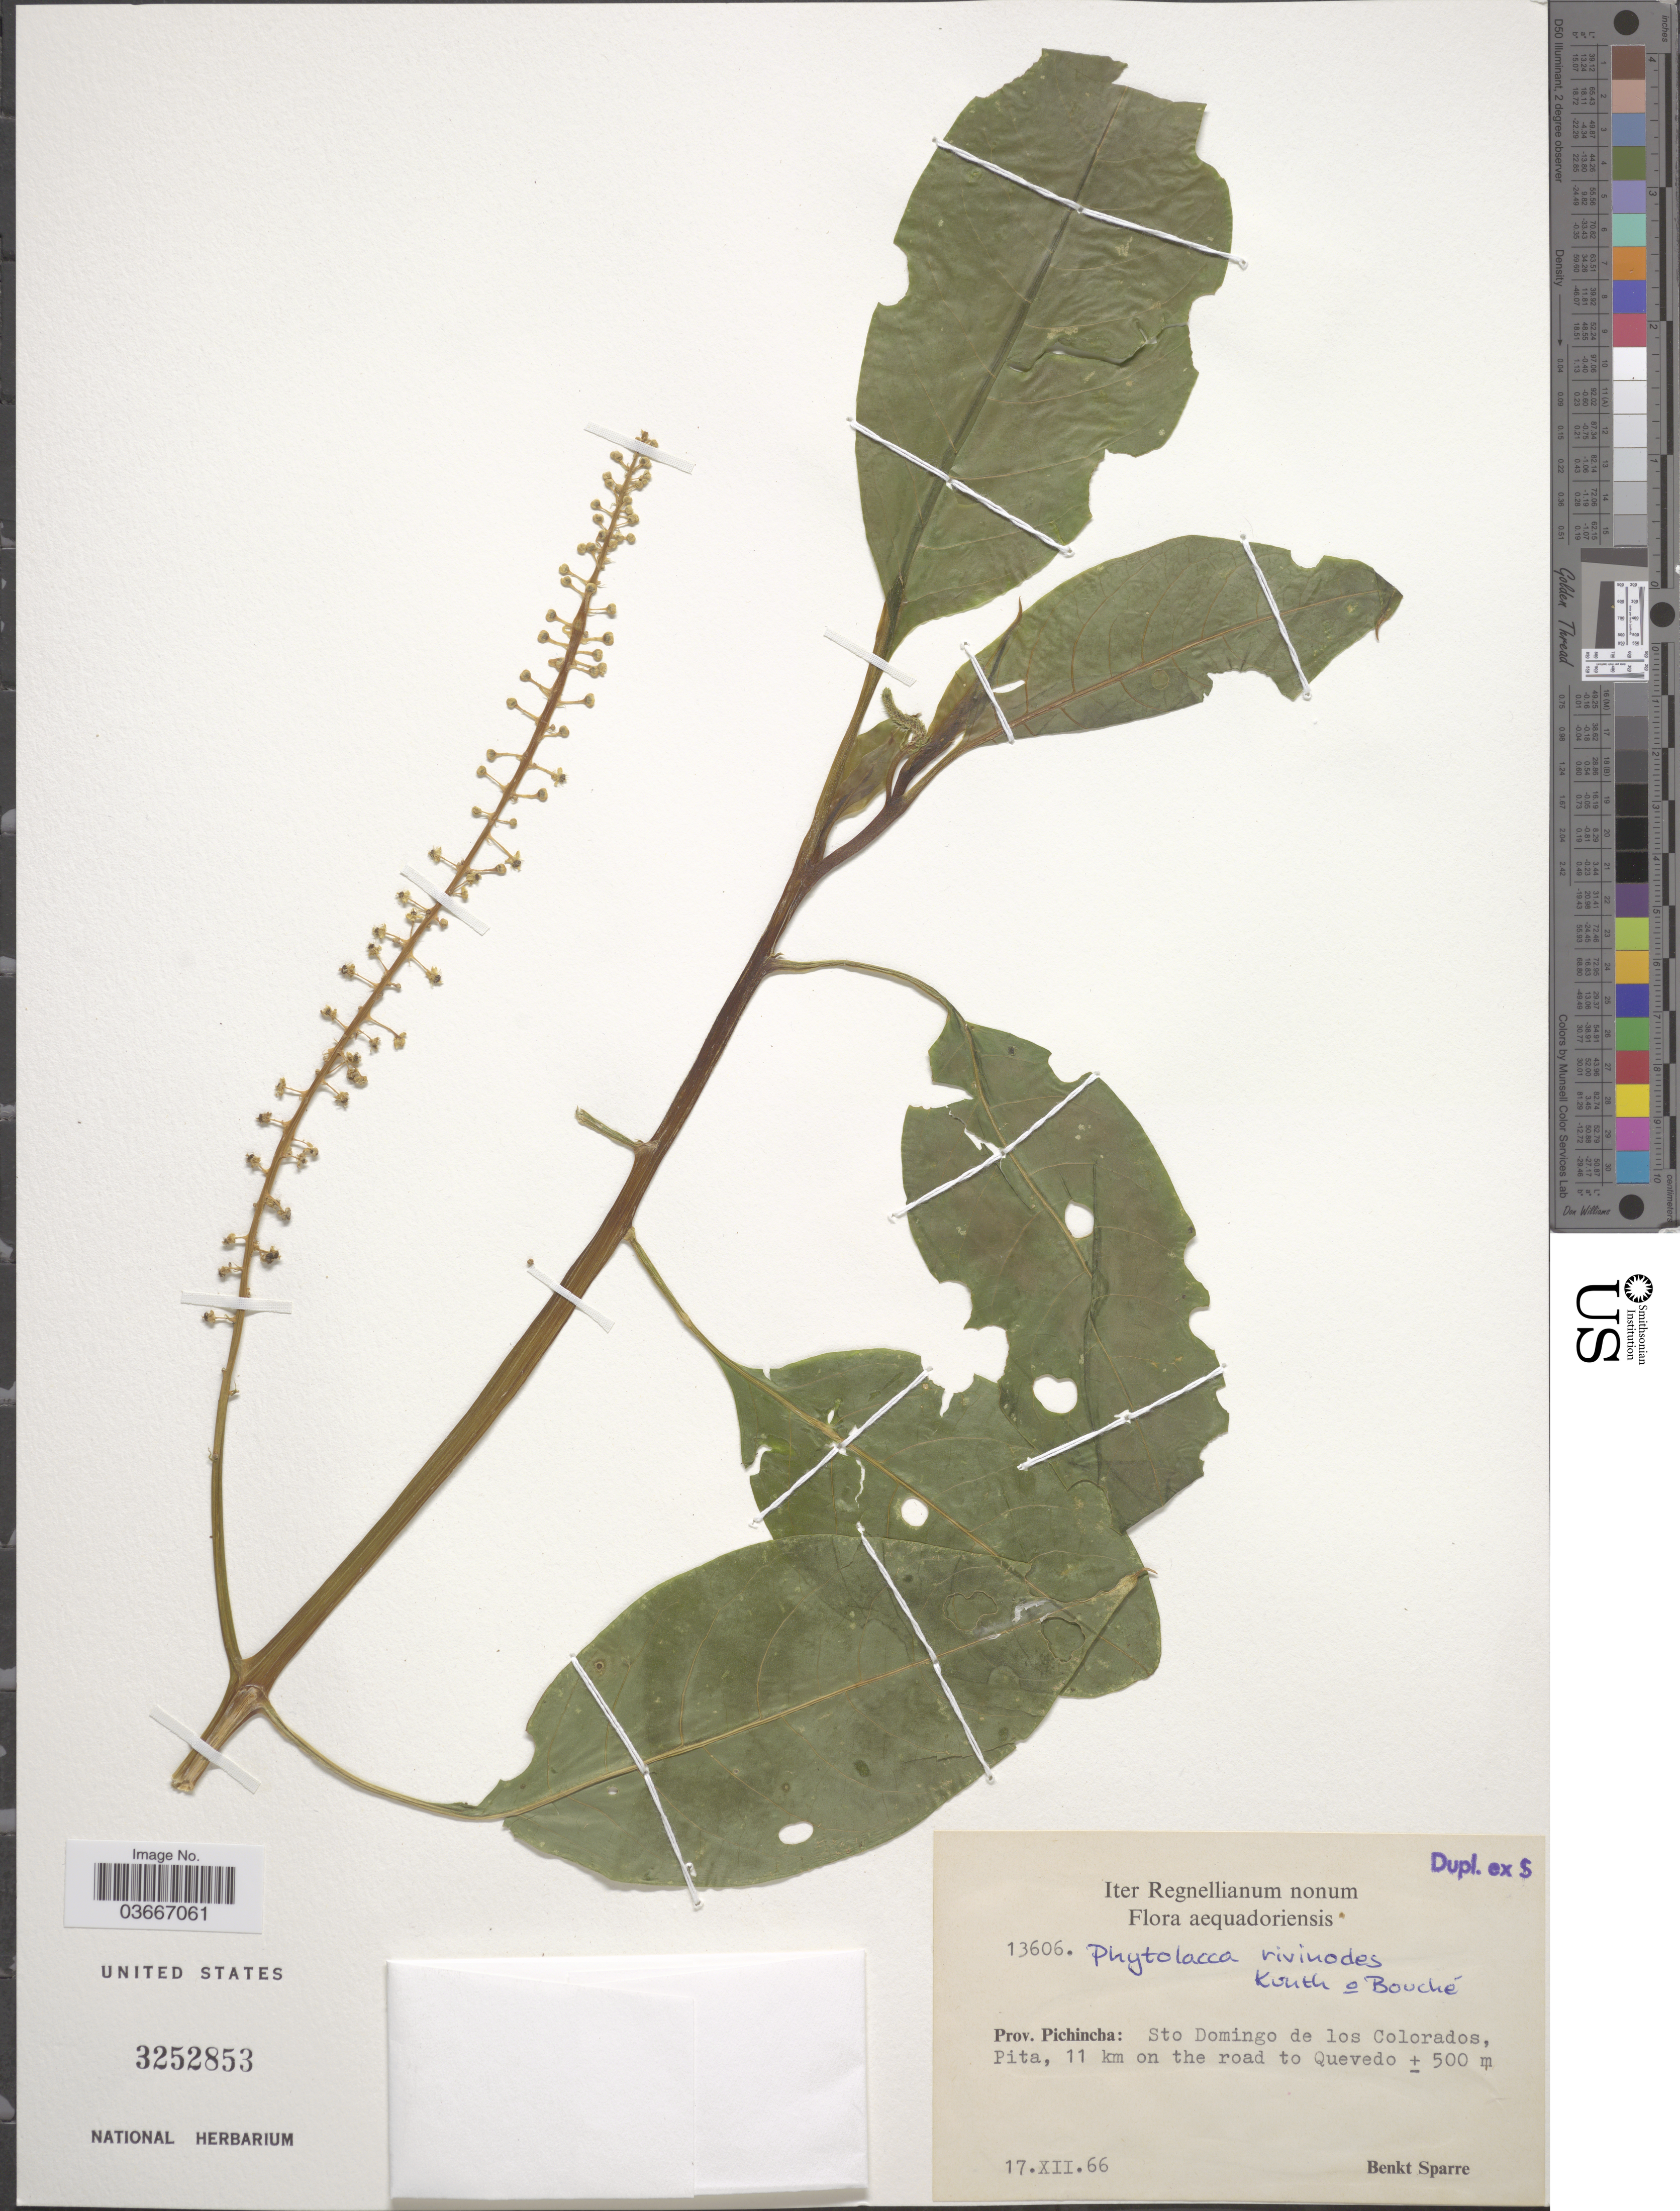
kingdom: Plantae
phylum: Tracheophyta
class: Magnoliopsida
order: Caryophyllales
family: Phytolaccaceae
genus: Phytolacca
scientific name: Phytolacca rivinoides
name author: Kunth & C.D. Bouché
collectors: B. Sparre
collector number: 13606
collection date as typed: Transcribed d/m/y: 17/12/66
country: Ecuador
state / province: Pichincha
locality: Sto Domingo de los Colorados, Pita, 11 km on the road to Quevedo.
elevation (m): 500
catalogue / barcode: US 3252853